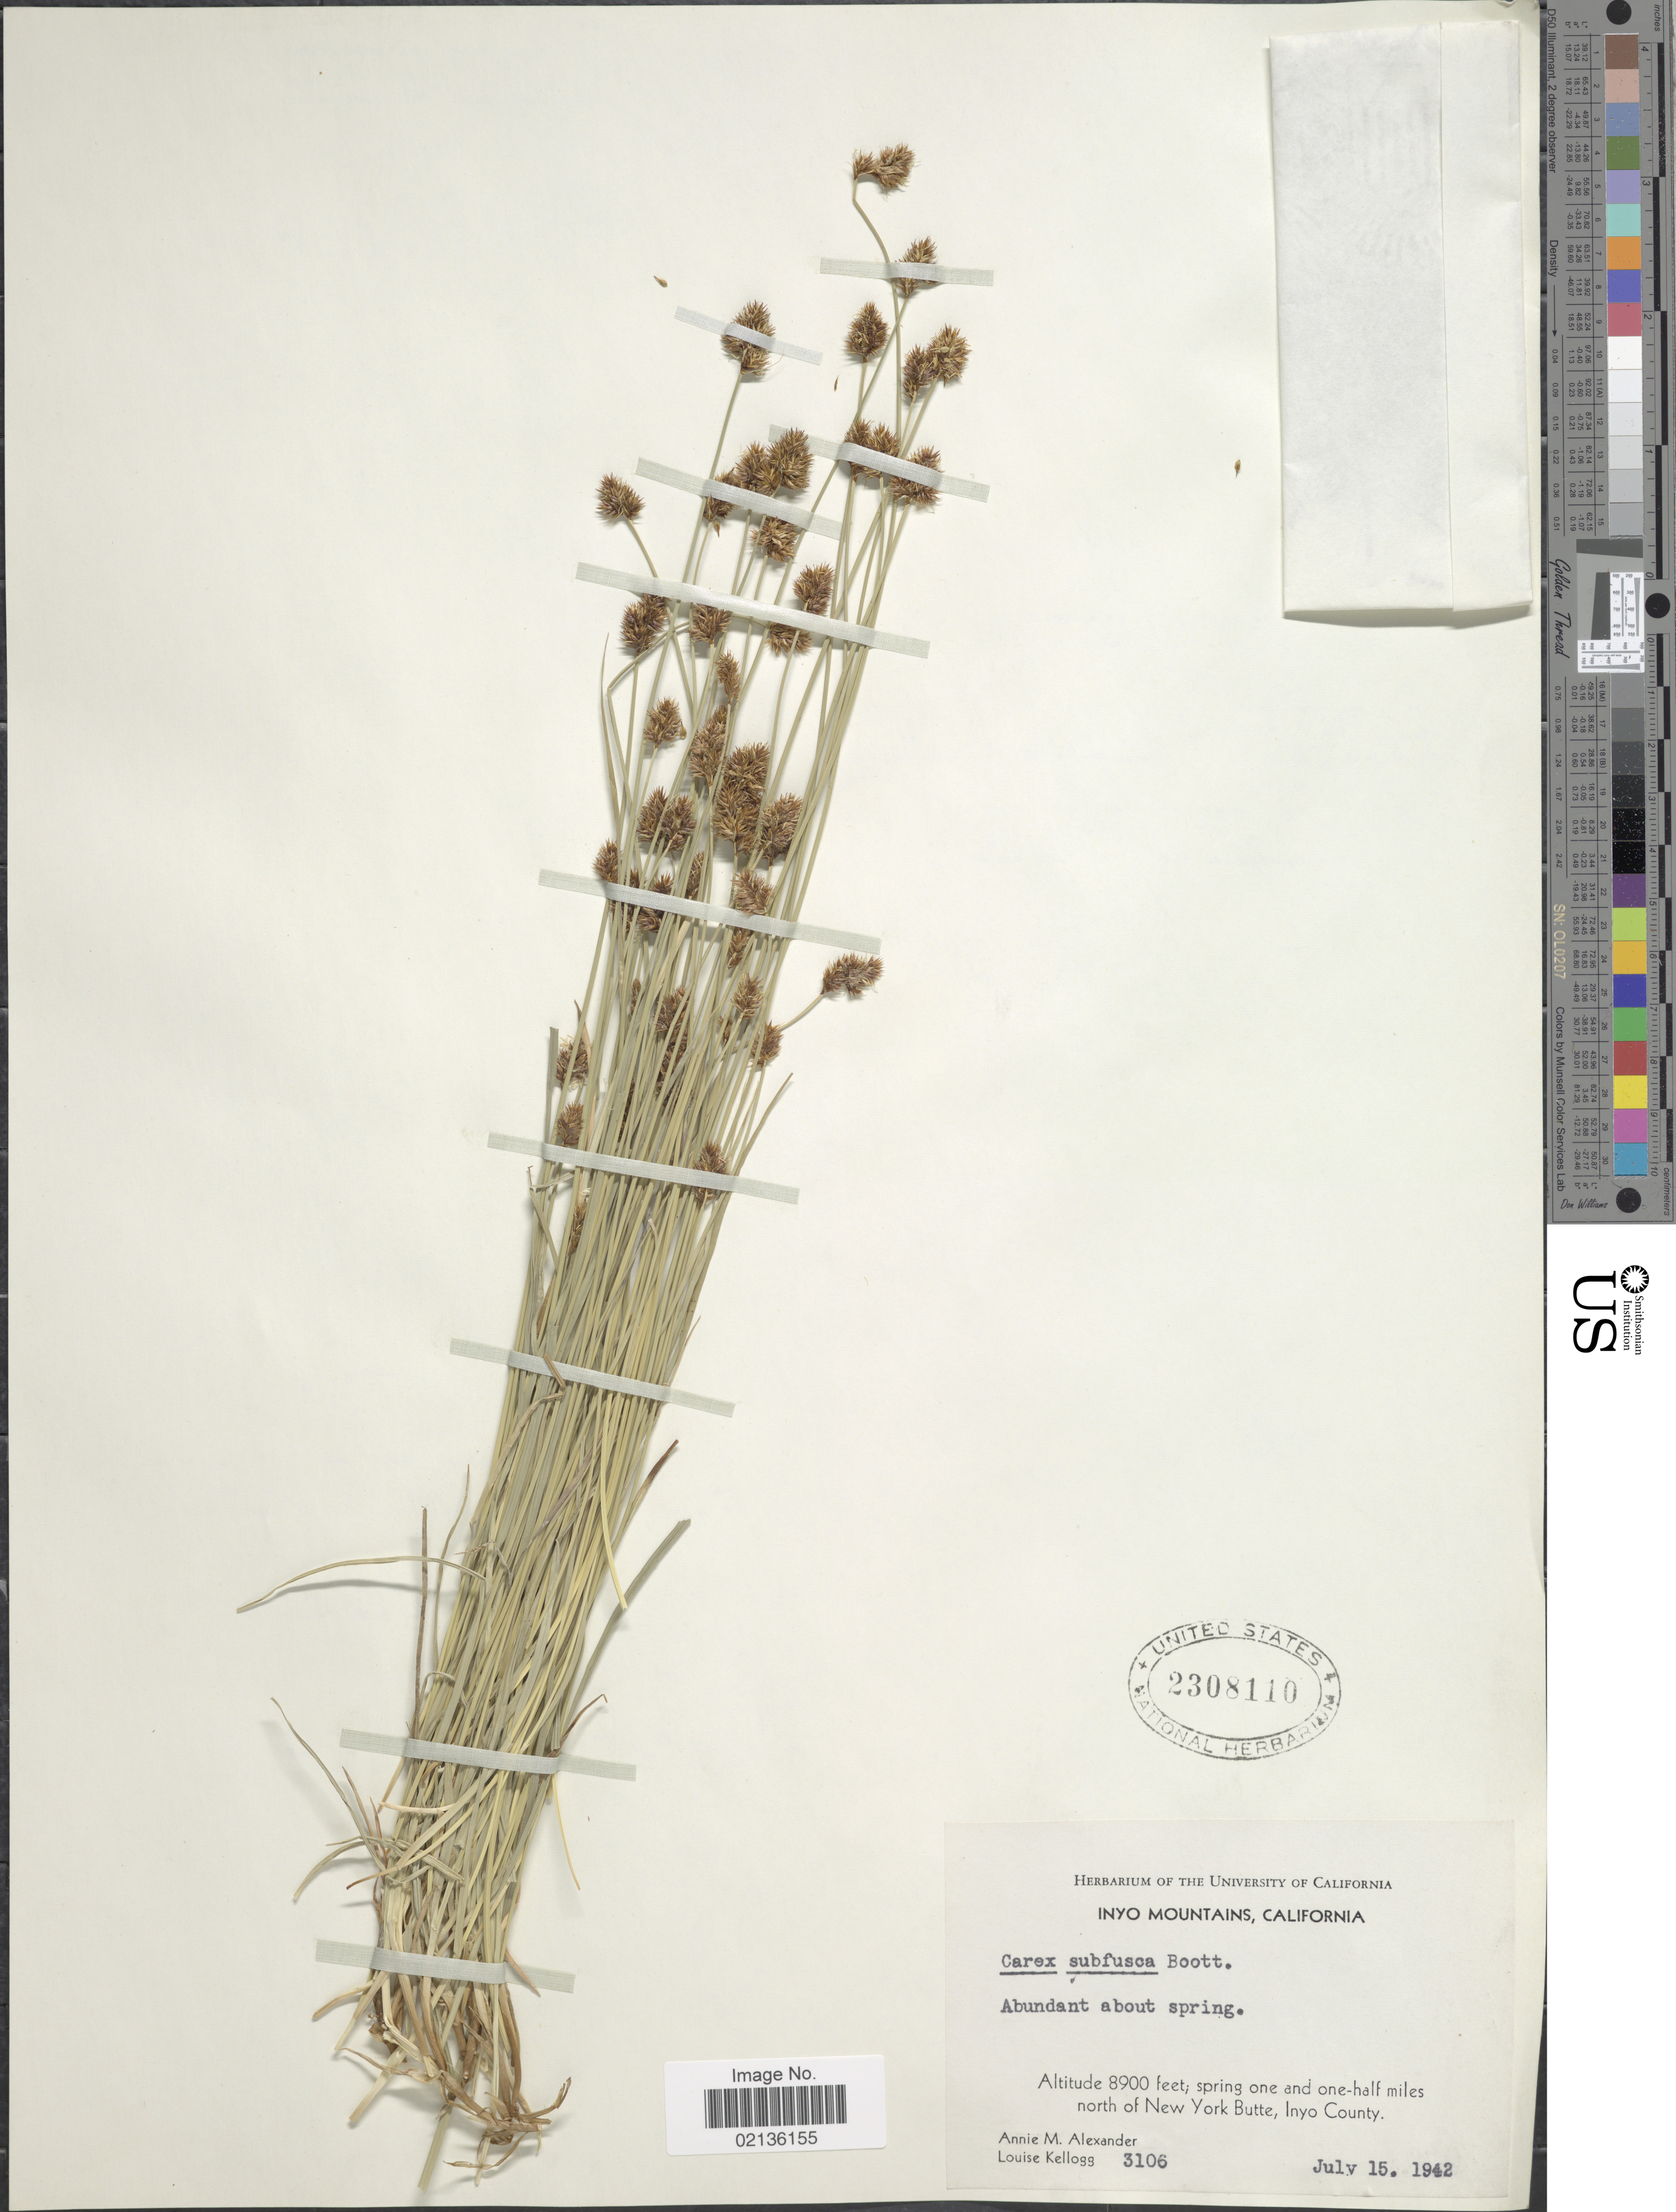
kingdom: Plantae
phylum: Tracheophyta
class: Liliopsida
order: Poales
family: Cyperaceae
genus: Carex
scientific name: Carex subfusca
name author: W. Boott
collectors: A. M. Alexander & L. Kellogg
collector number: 3106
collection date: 1942-07-15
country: United States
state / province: California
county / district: Inyo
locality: Inyo Mountains, Abundant about spring, spring one and one-half miles north of New York Butte, Inyo County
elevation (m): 2713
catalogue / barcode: US 2308110